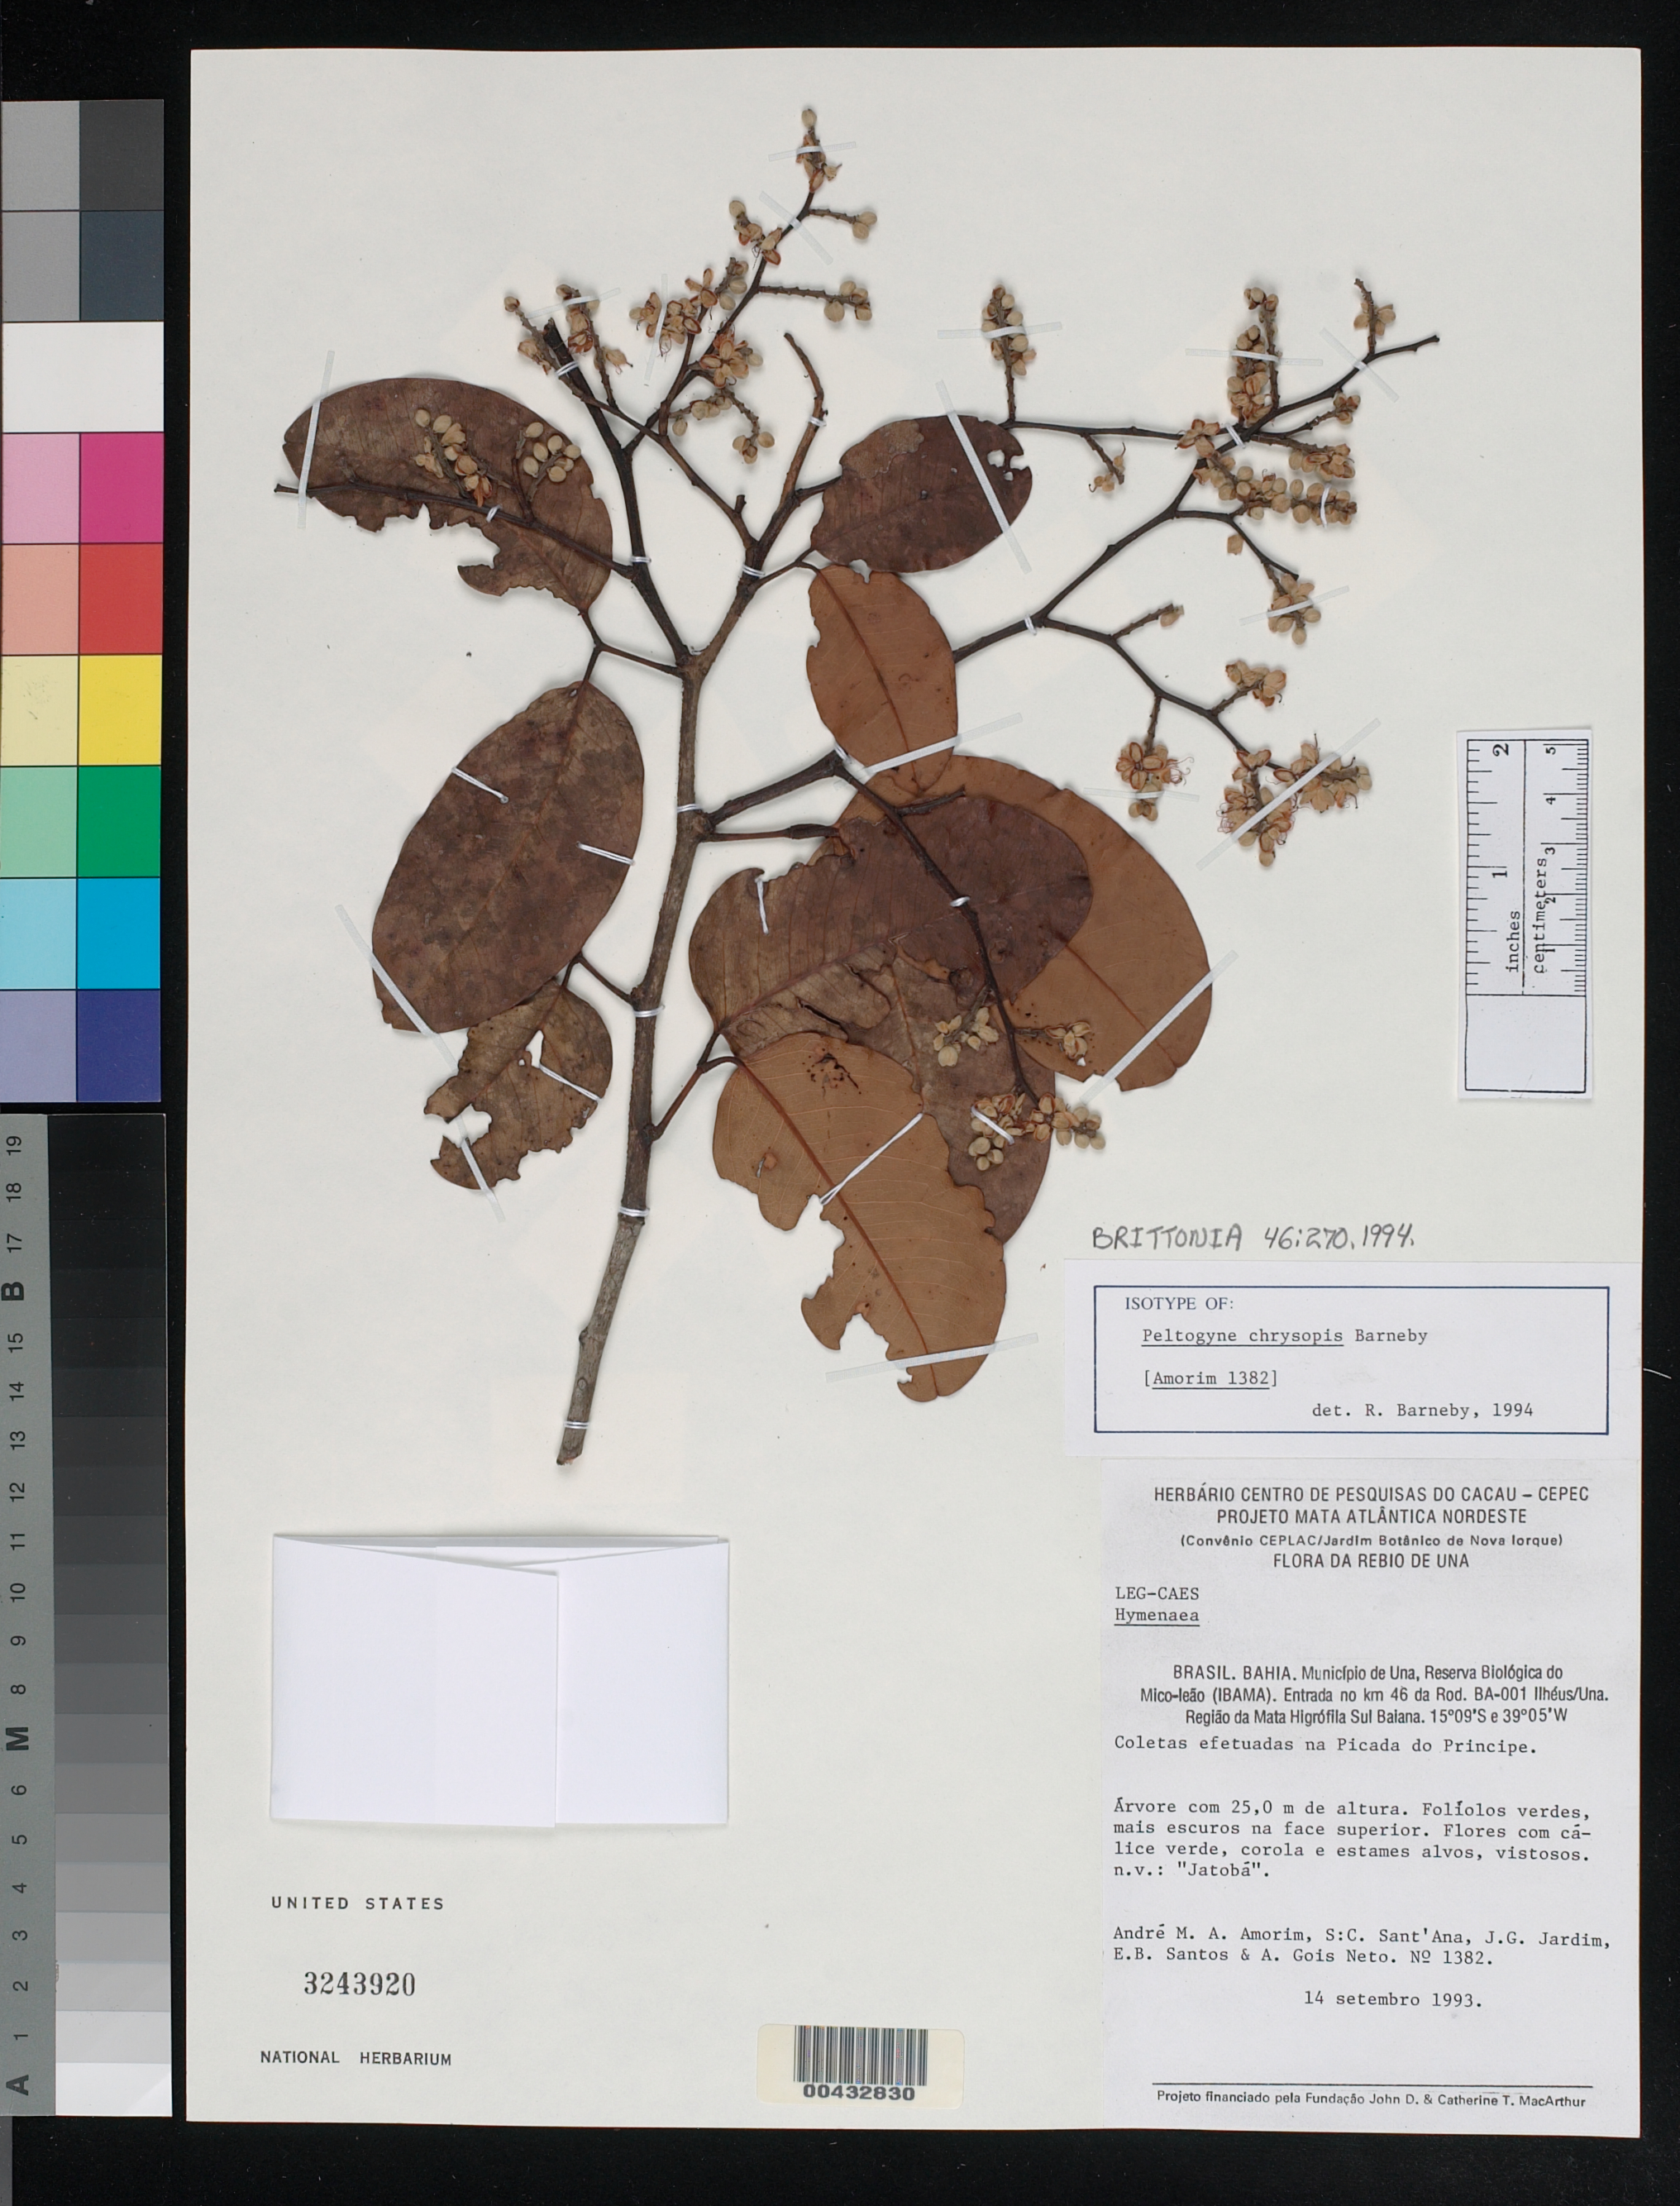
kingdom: Plantae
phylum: Tracheophyta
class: Magnoliopsida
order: Fabales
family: Fabaceae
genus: Peltogyne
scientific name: Peltogyne chrysopis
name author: Barneby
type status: Isotype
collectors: A. M. Amorim, S. C. Sant' Ana, J. Jardim, E. B. Santos & A. Gois Neto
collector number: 1382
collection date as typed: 14 Sep 1993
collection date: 1993-09-14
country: Brazil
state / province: Bahia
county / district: Una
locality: Reserva Biological do Mico-leao, entrada da mata Higrofila Sul Balana, coletas efetuadas Na Picada Do.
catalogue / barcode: US 3243920